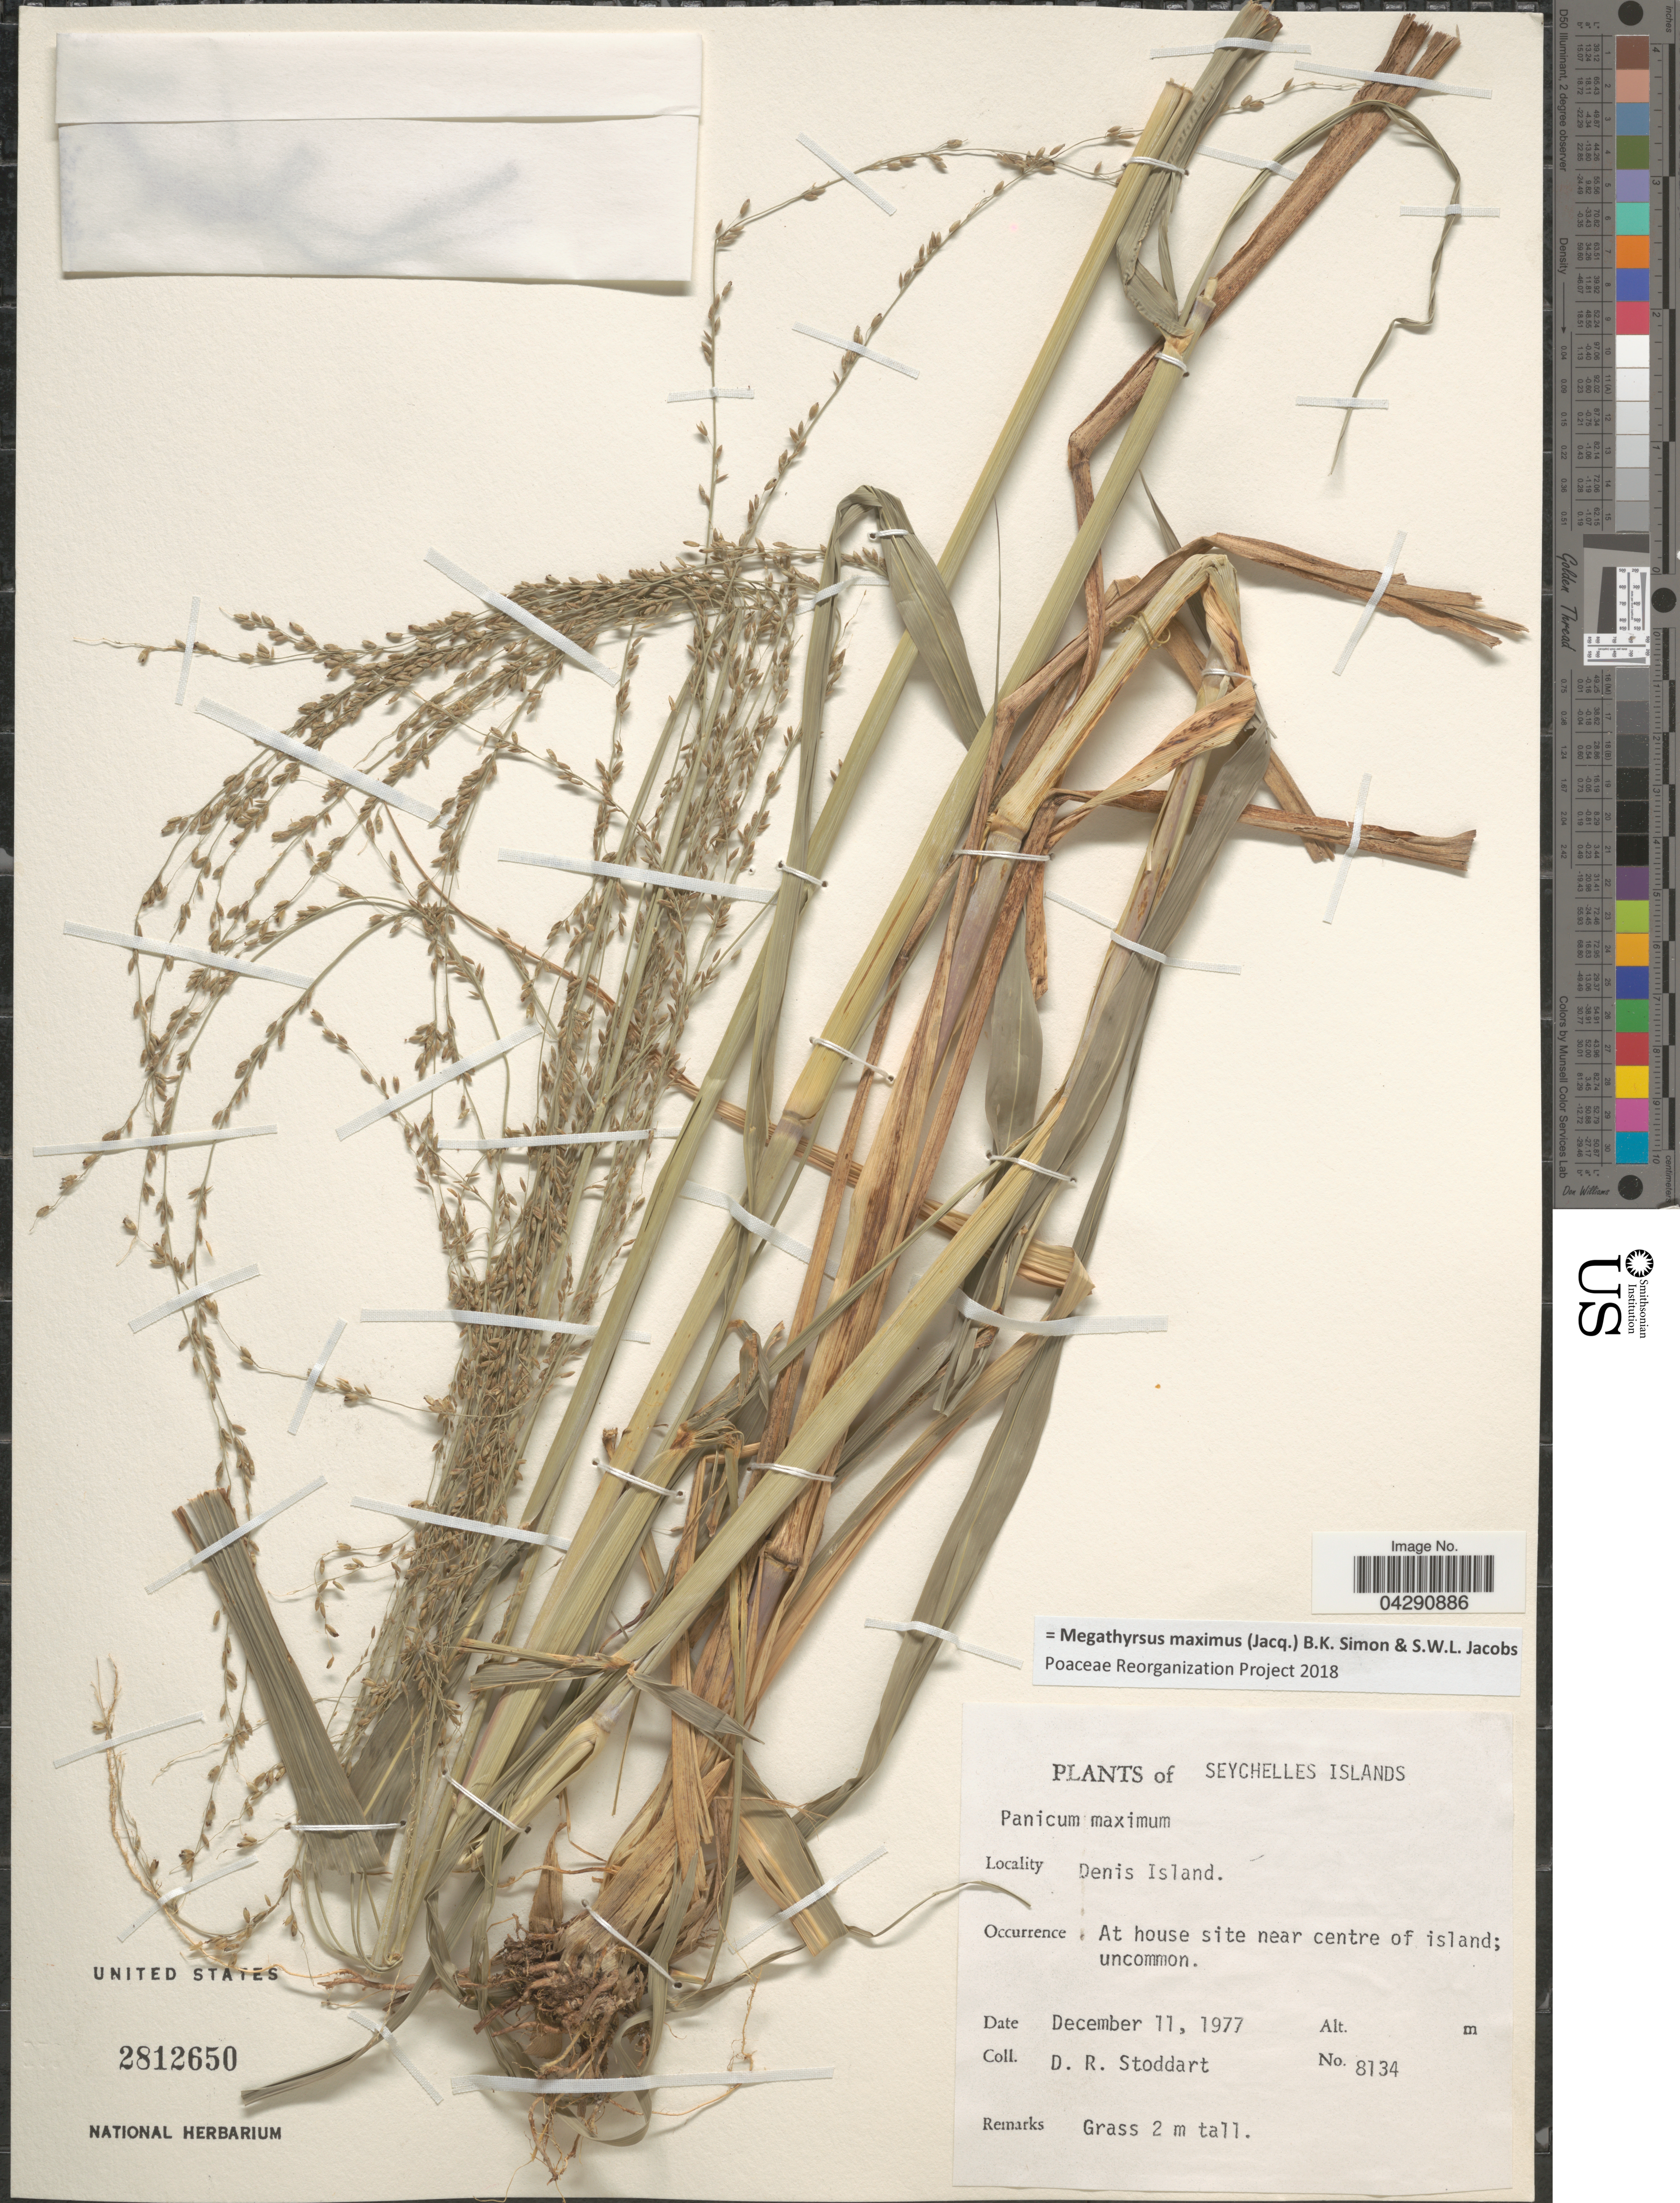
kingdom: Plantae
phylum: Tracheophyta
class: Liliopsida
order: Poales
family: Poaceae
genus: Megathyrsus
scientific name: Megathyrsus maximus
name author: (Jacq.) B.K. Simon & S.W.L. Jacobs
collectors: D. R. Stoddart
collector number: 8134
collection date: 1977-12-11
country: Seychelles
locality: Seychelles Islands. Denis Island. At house site near centre of island.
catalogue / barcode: US 2812650